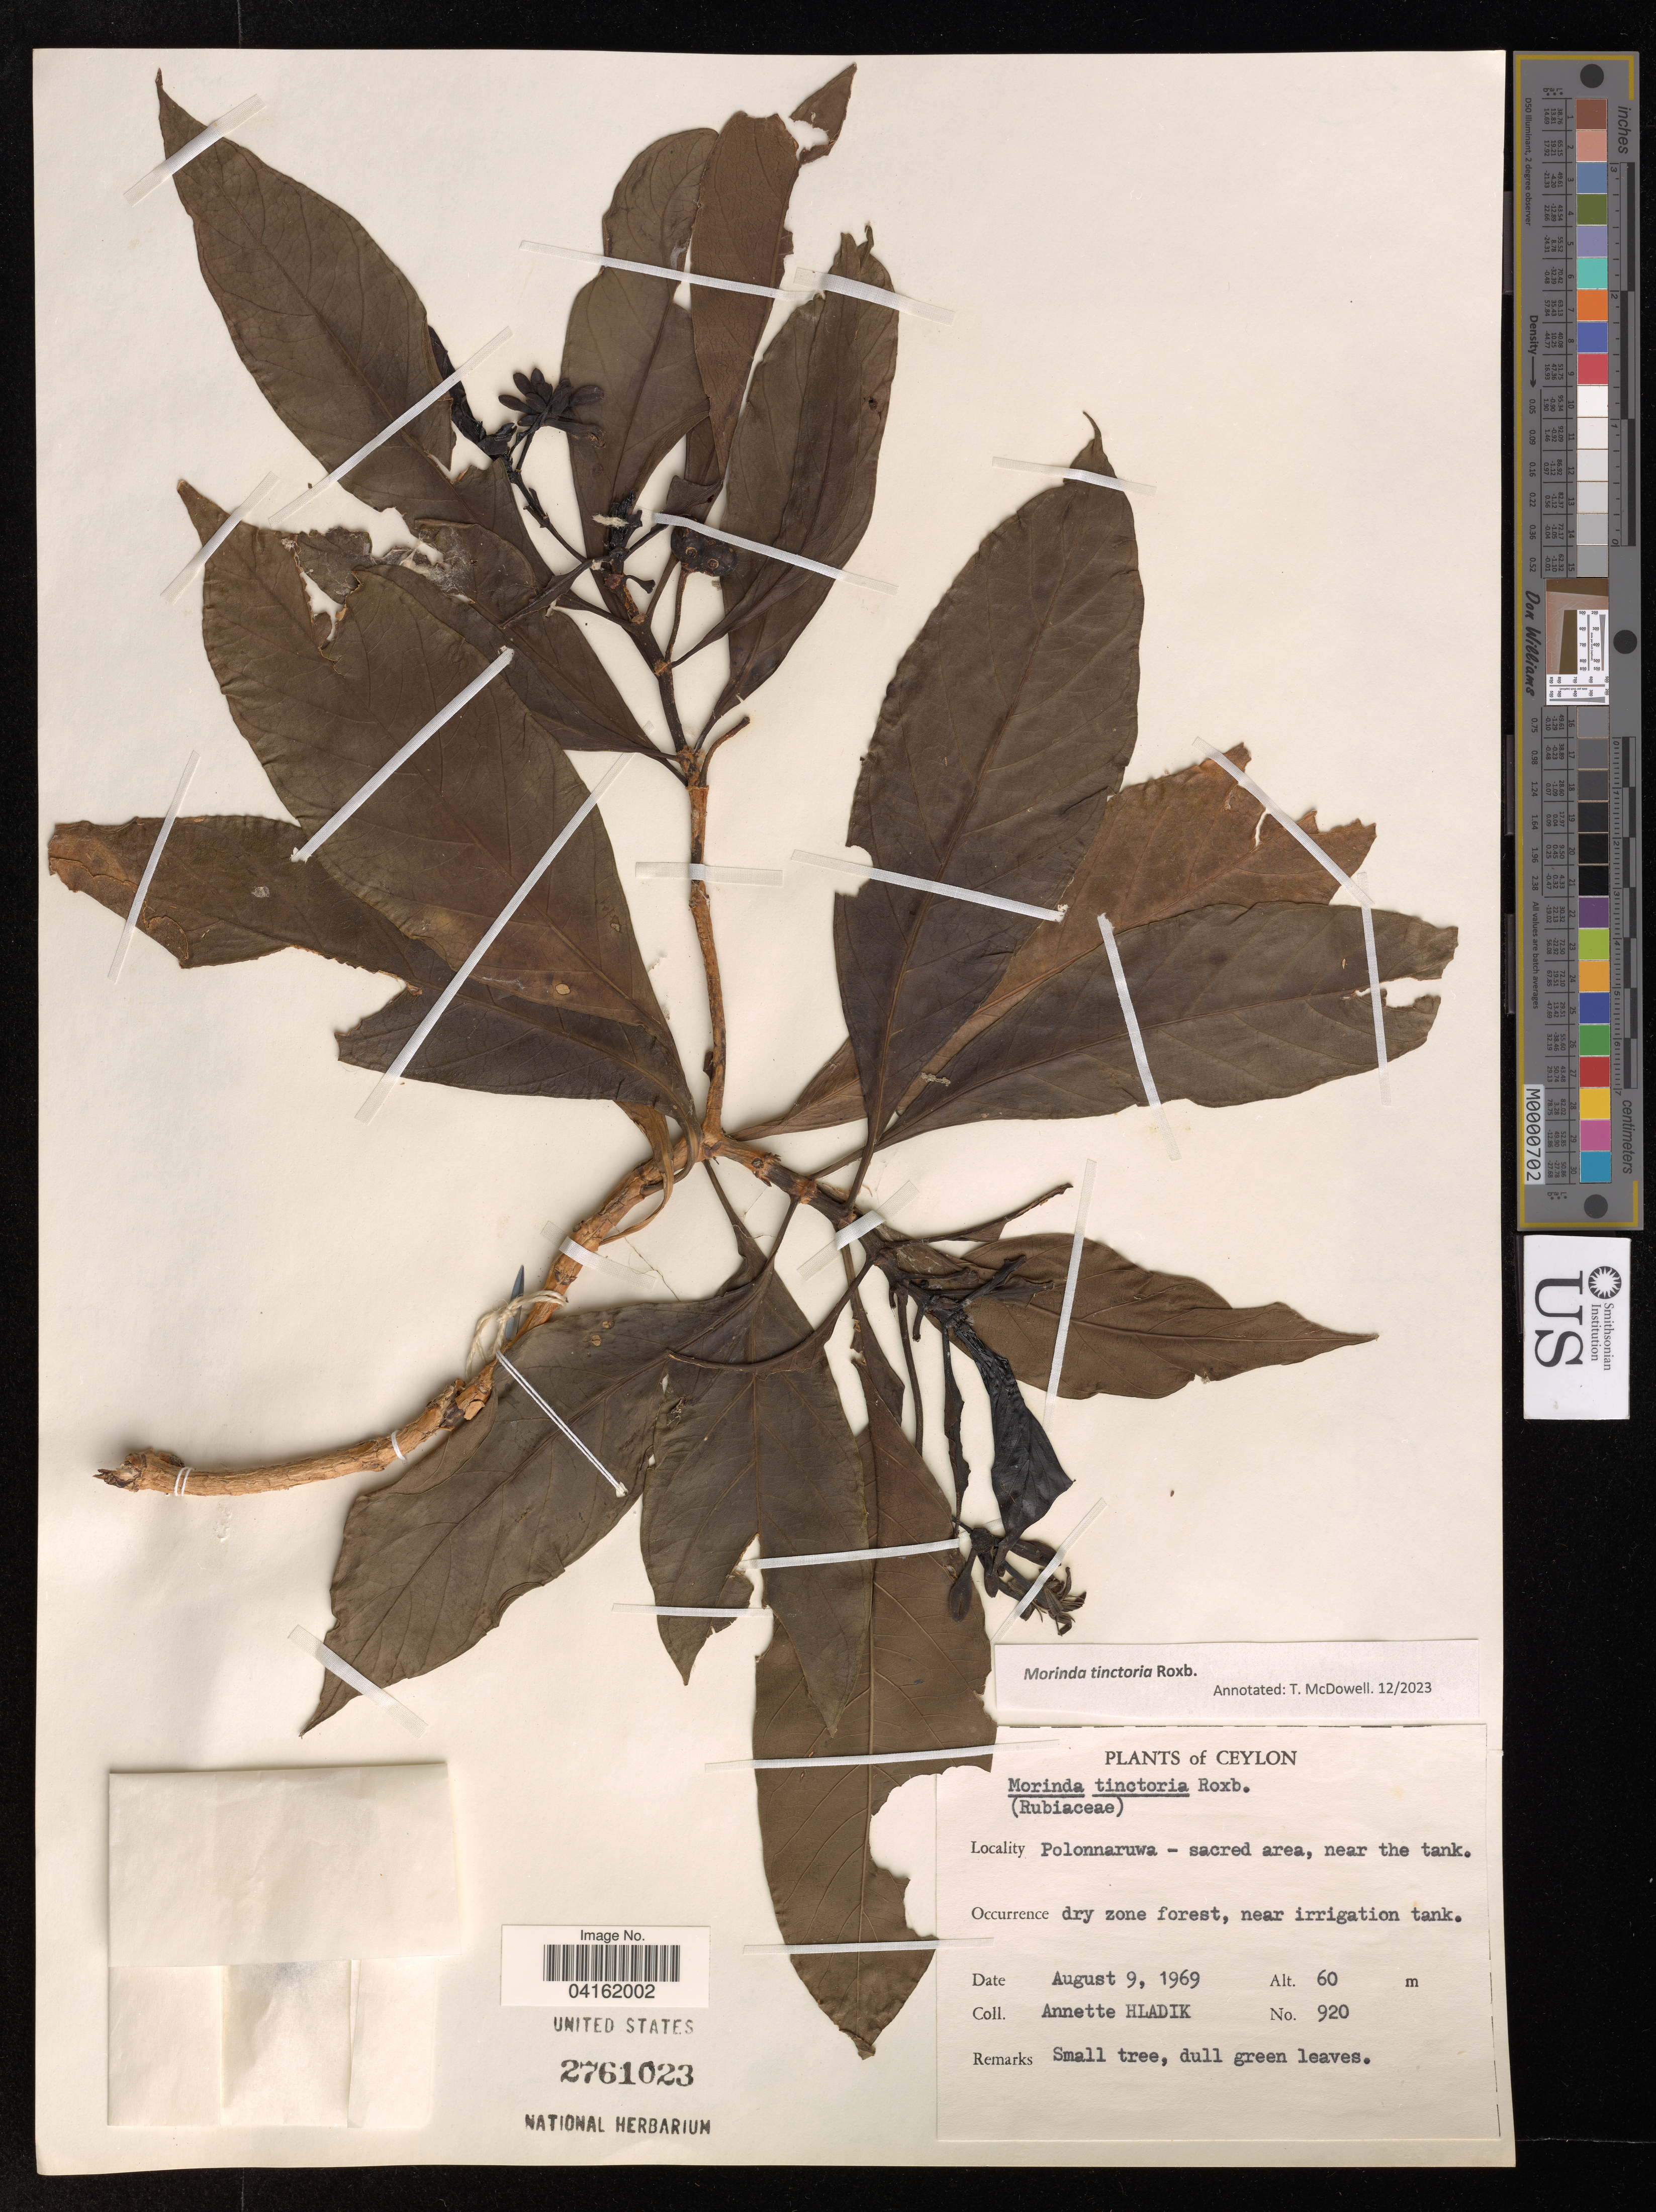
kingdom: Plantae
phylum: Tracheophyta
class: Magnoliopsida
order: Gentianales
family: Rubiaceae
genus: Morinda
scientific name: Morinda tinctoria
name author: Roxb.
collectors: A. Hladik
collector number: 920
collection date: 1969-08-09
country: Sri Lanka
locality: Ceylon. Polonnaruwa - sacred area, near the tank.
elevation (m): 60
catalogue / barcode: US 2761023